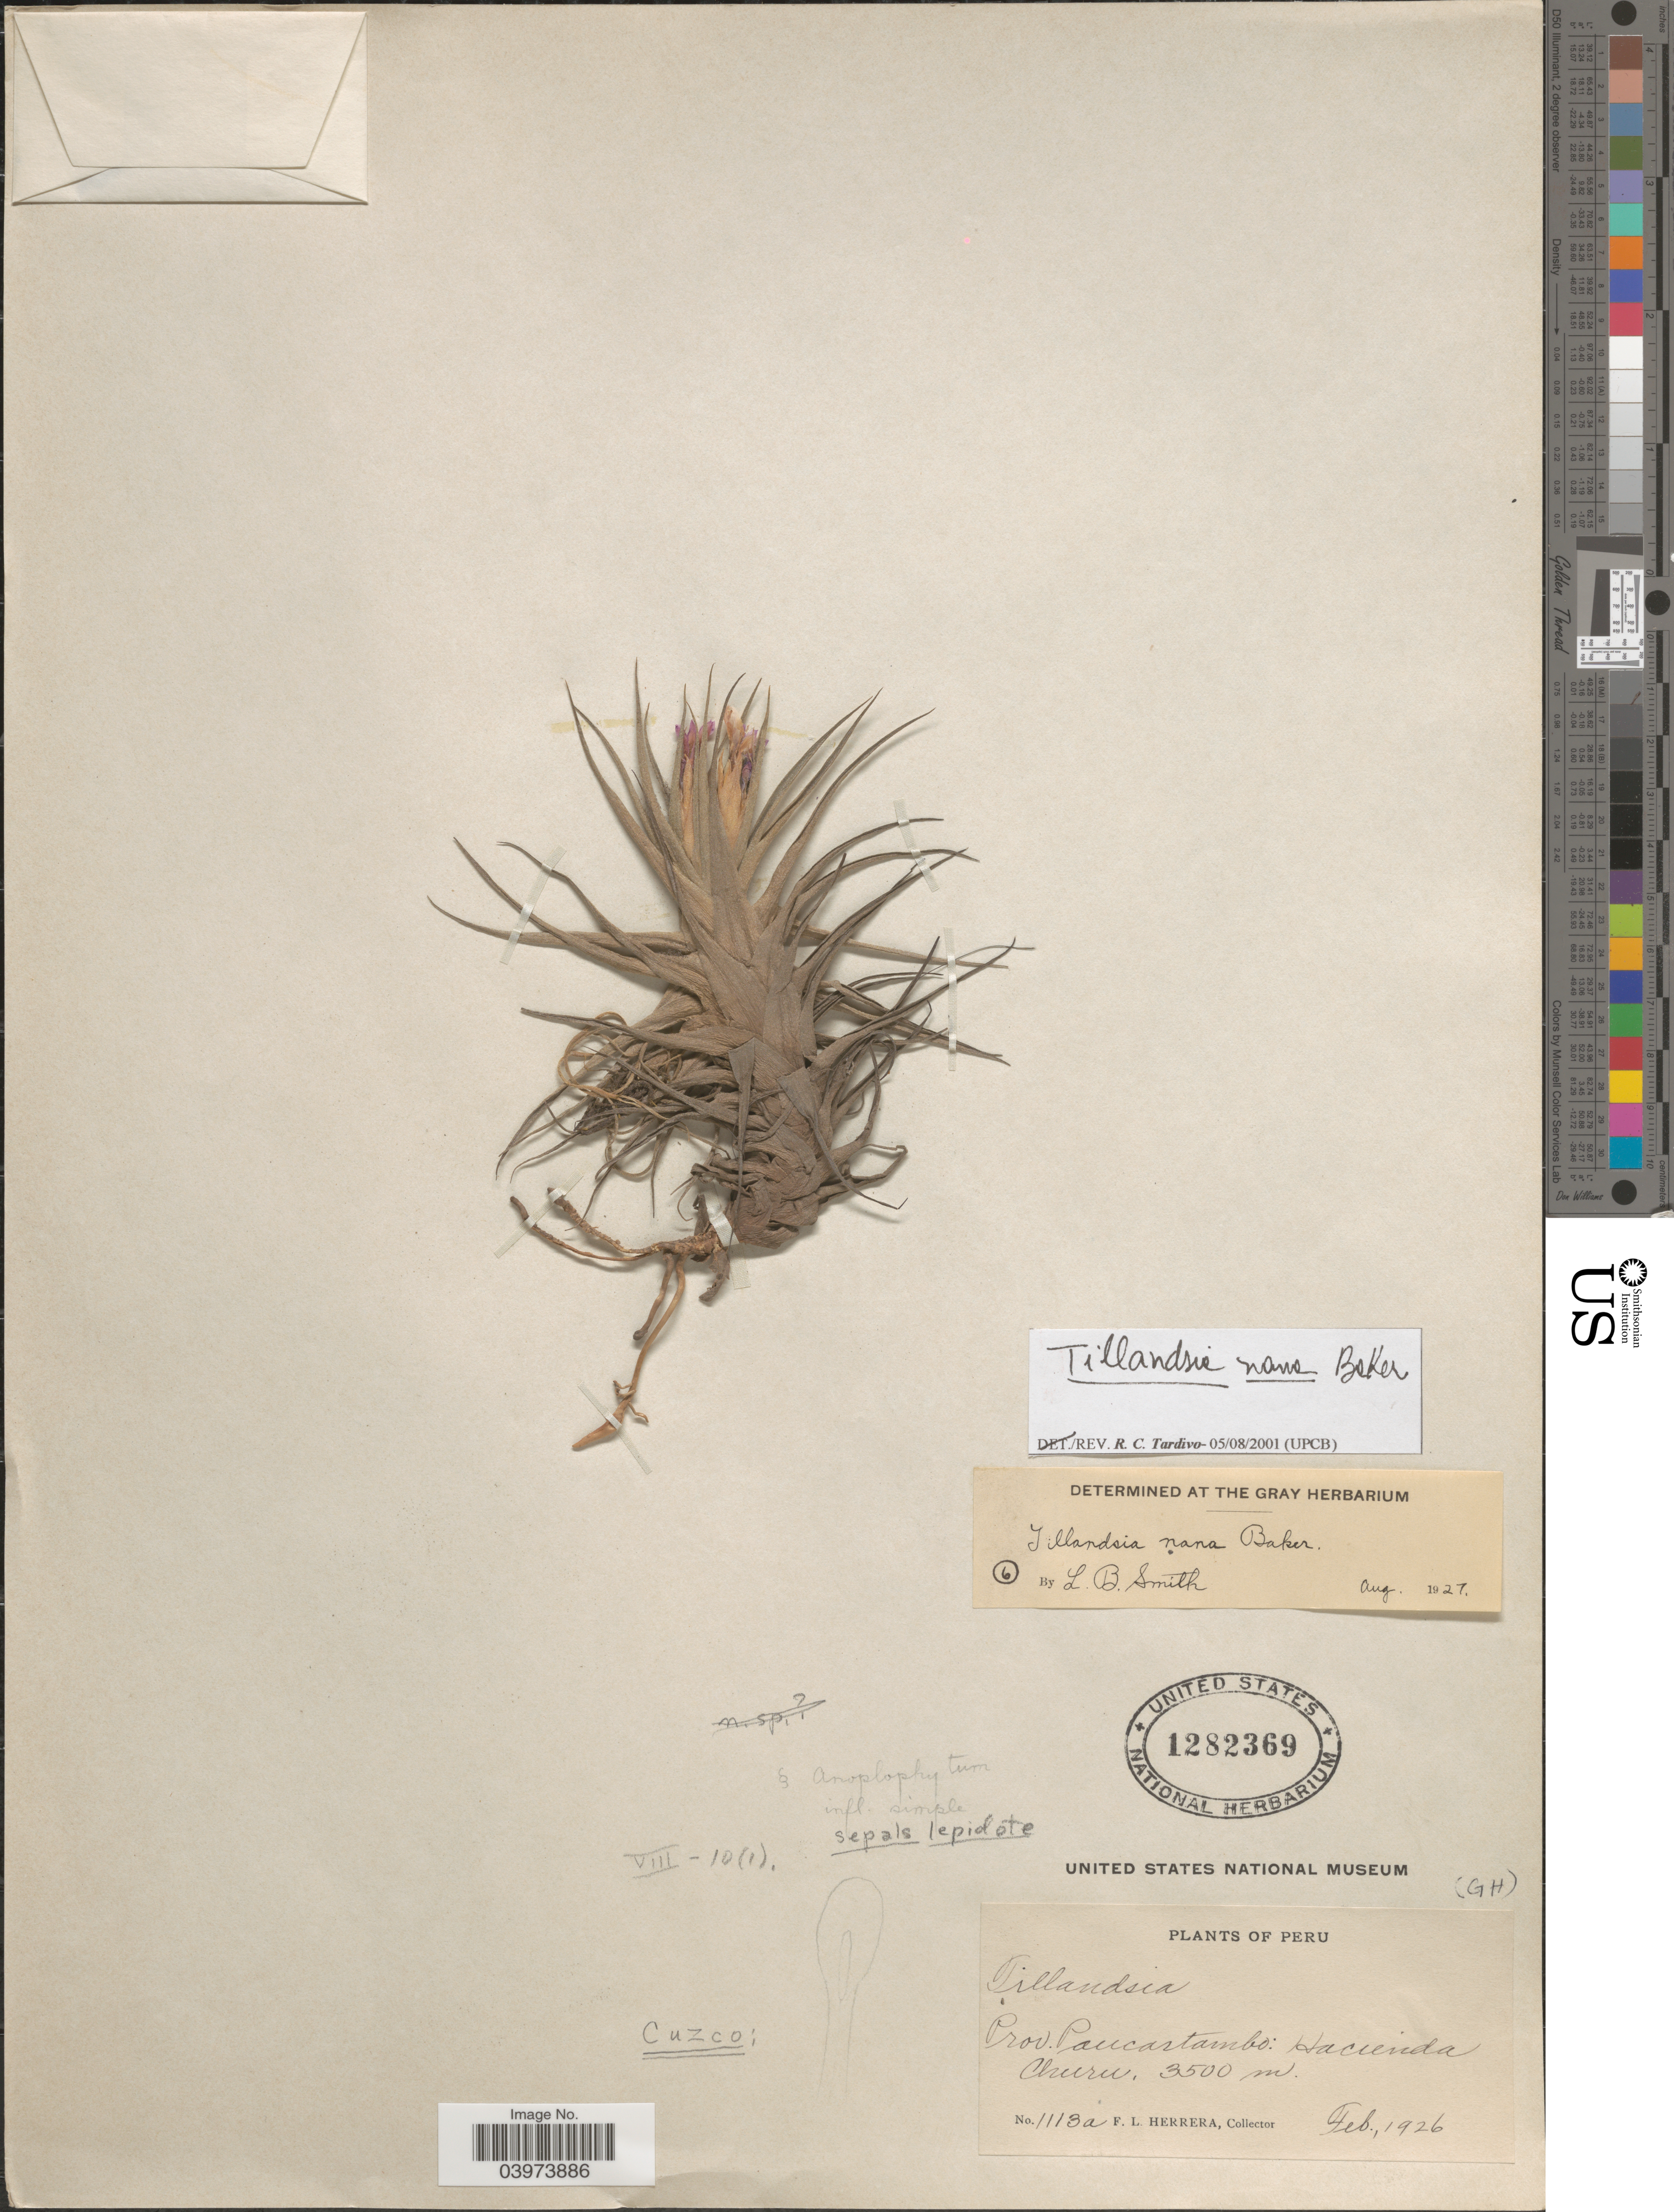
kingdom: Plantae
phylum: Tracheophyta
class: Liliopsida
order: Poales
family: Bromeliaceae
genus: Tillandsia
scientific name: Tillandsia nana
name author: Baker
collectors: F. L. Herrera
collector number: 1113a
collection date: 1926-02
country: Peru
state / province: Cusco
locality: Cuzco: Prov. Paucartambo: Hacienda Churu.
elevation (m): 3500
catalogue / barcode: US 1282369